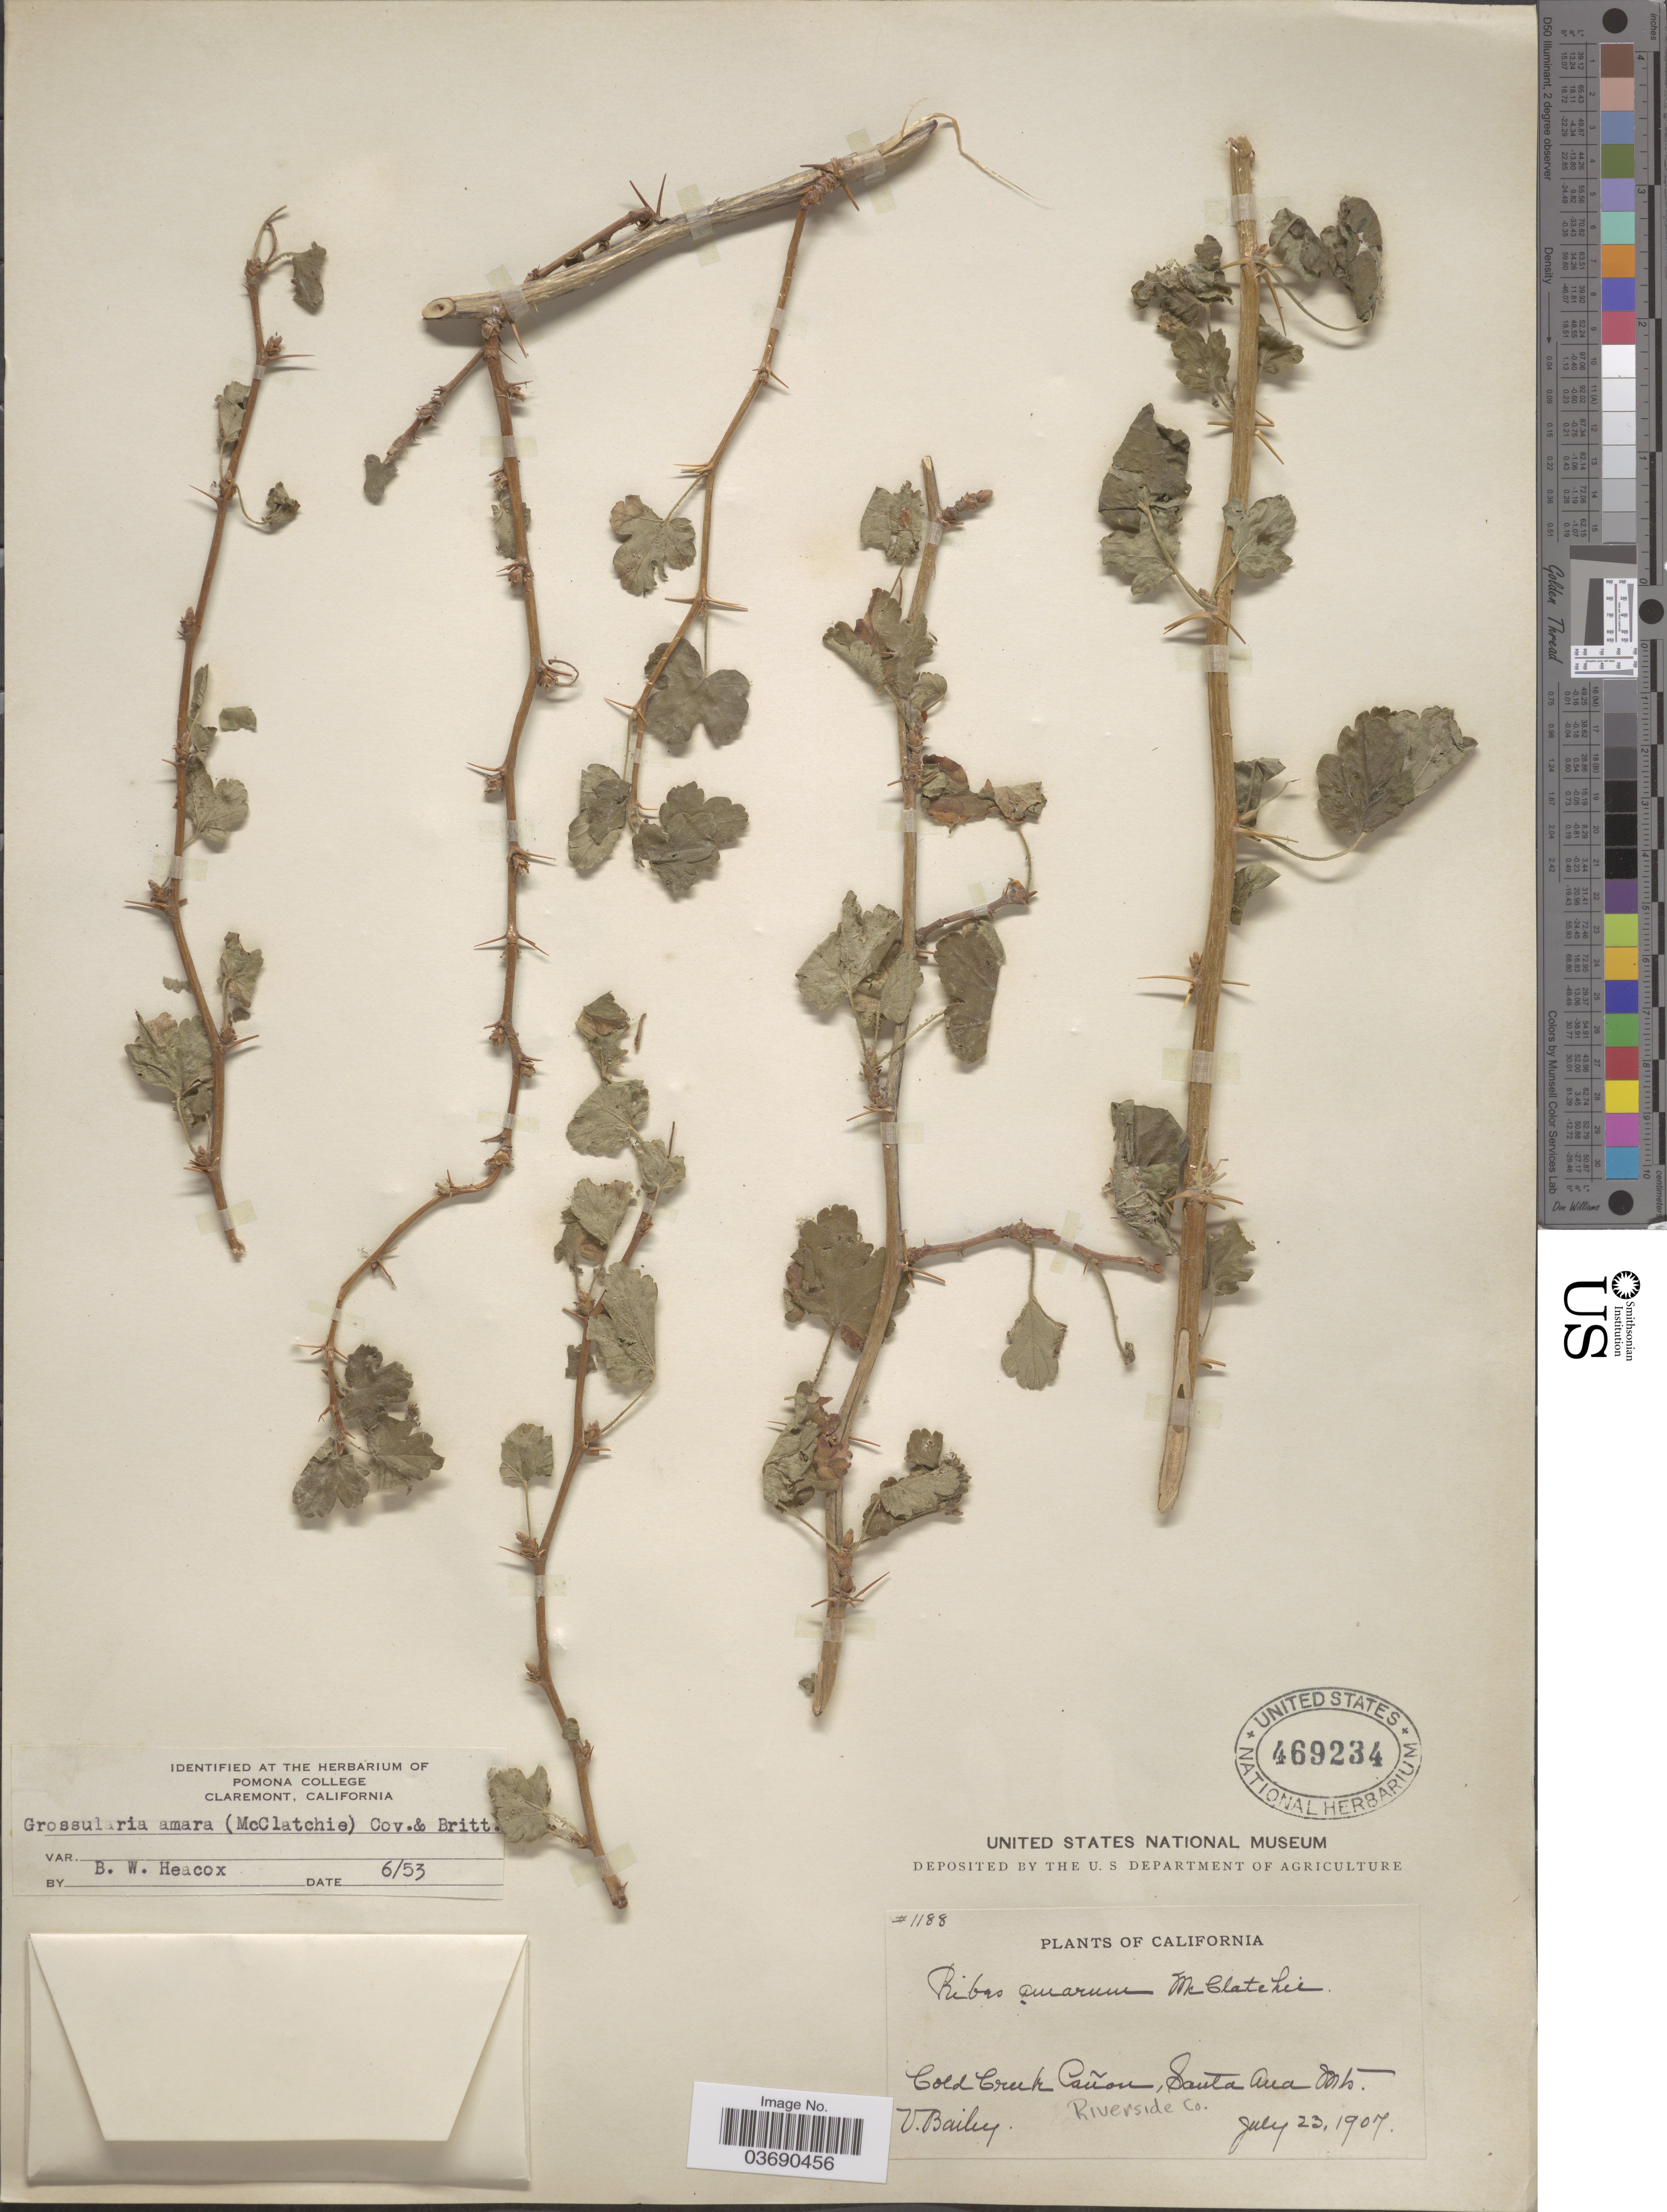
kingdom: Plantae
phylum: Tracheophyta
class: Magnoliopsida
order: Saxifragales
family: Grossulariaceae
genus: Ribes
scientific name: Ribes amarum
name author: McClatchie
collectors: V. L. Bailey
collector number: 1188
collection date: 1907-07-23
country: United States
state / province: California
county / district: Riverside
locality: Cold Creek Cañon, Santa Ana Mts. Riverside Co.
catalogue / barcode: US 469234